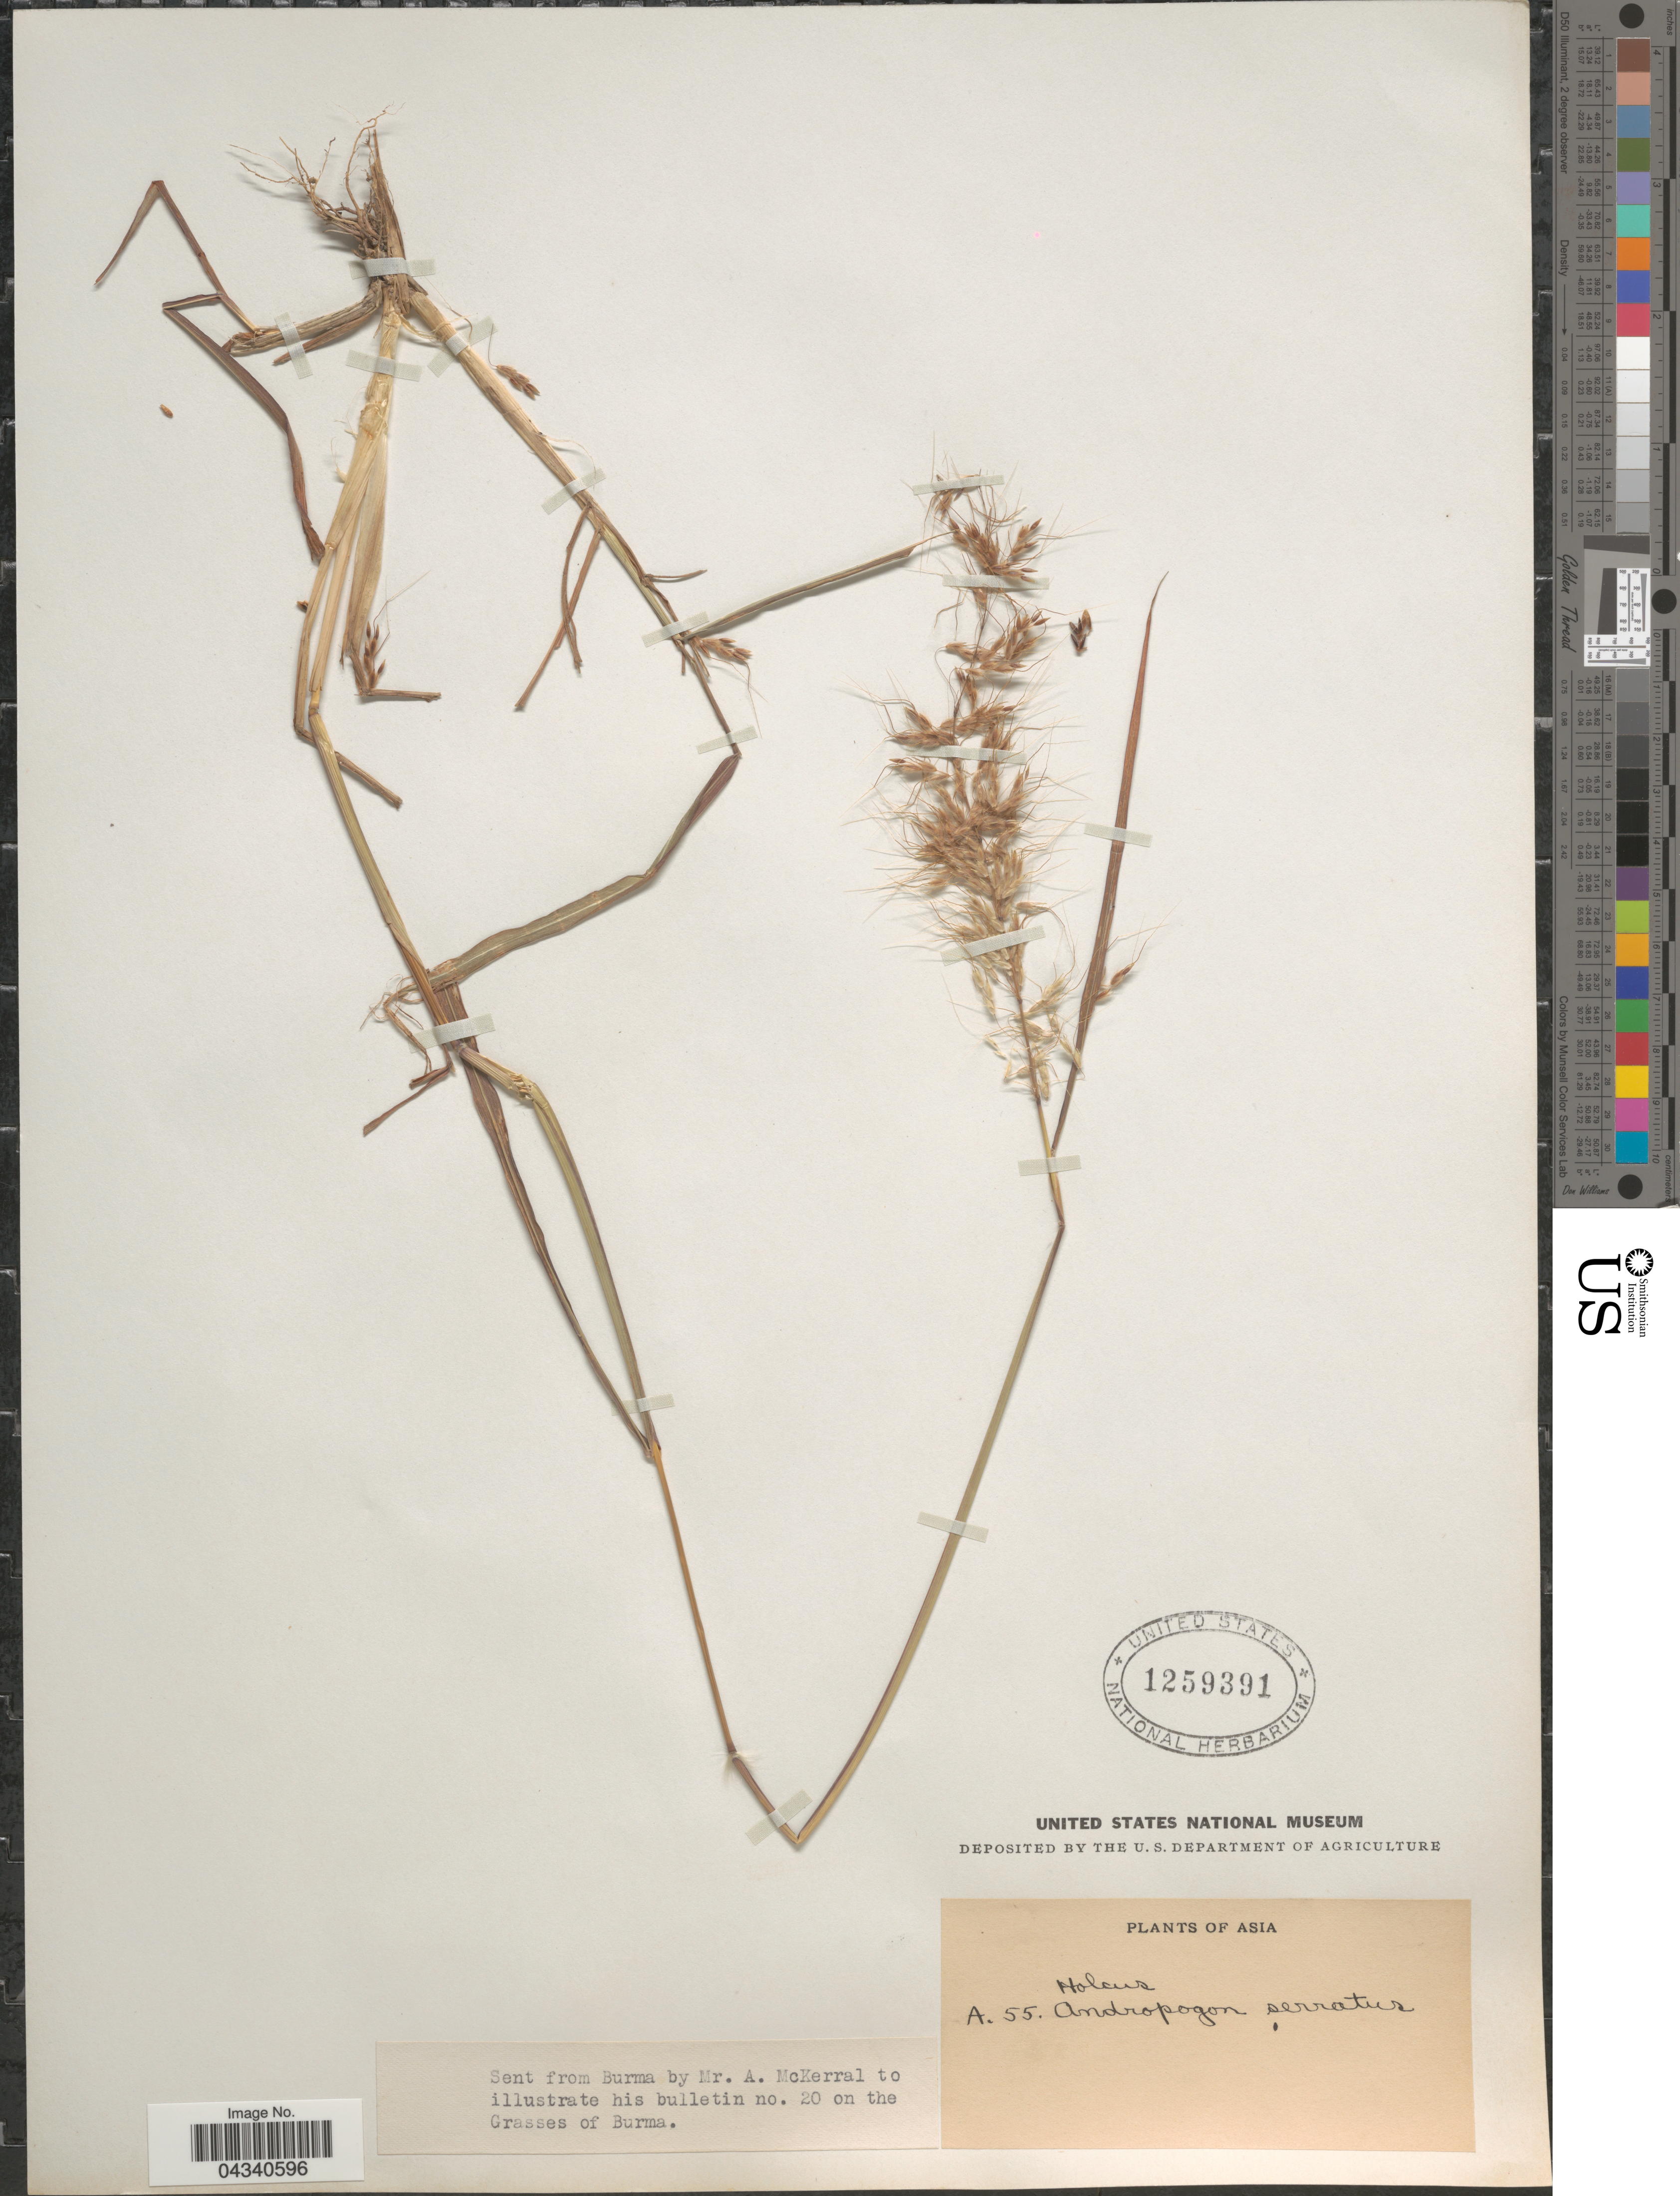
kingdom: Plantae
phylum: Tracheophyta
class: Liliopsida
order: Poales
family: Poaceae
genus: Sorghum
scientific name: Sorghum nitidum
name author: (Vahl) Pers.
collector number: A55?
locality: Asia.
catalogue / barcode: US 1259391